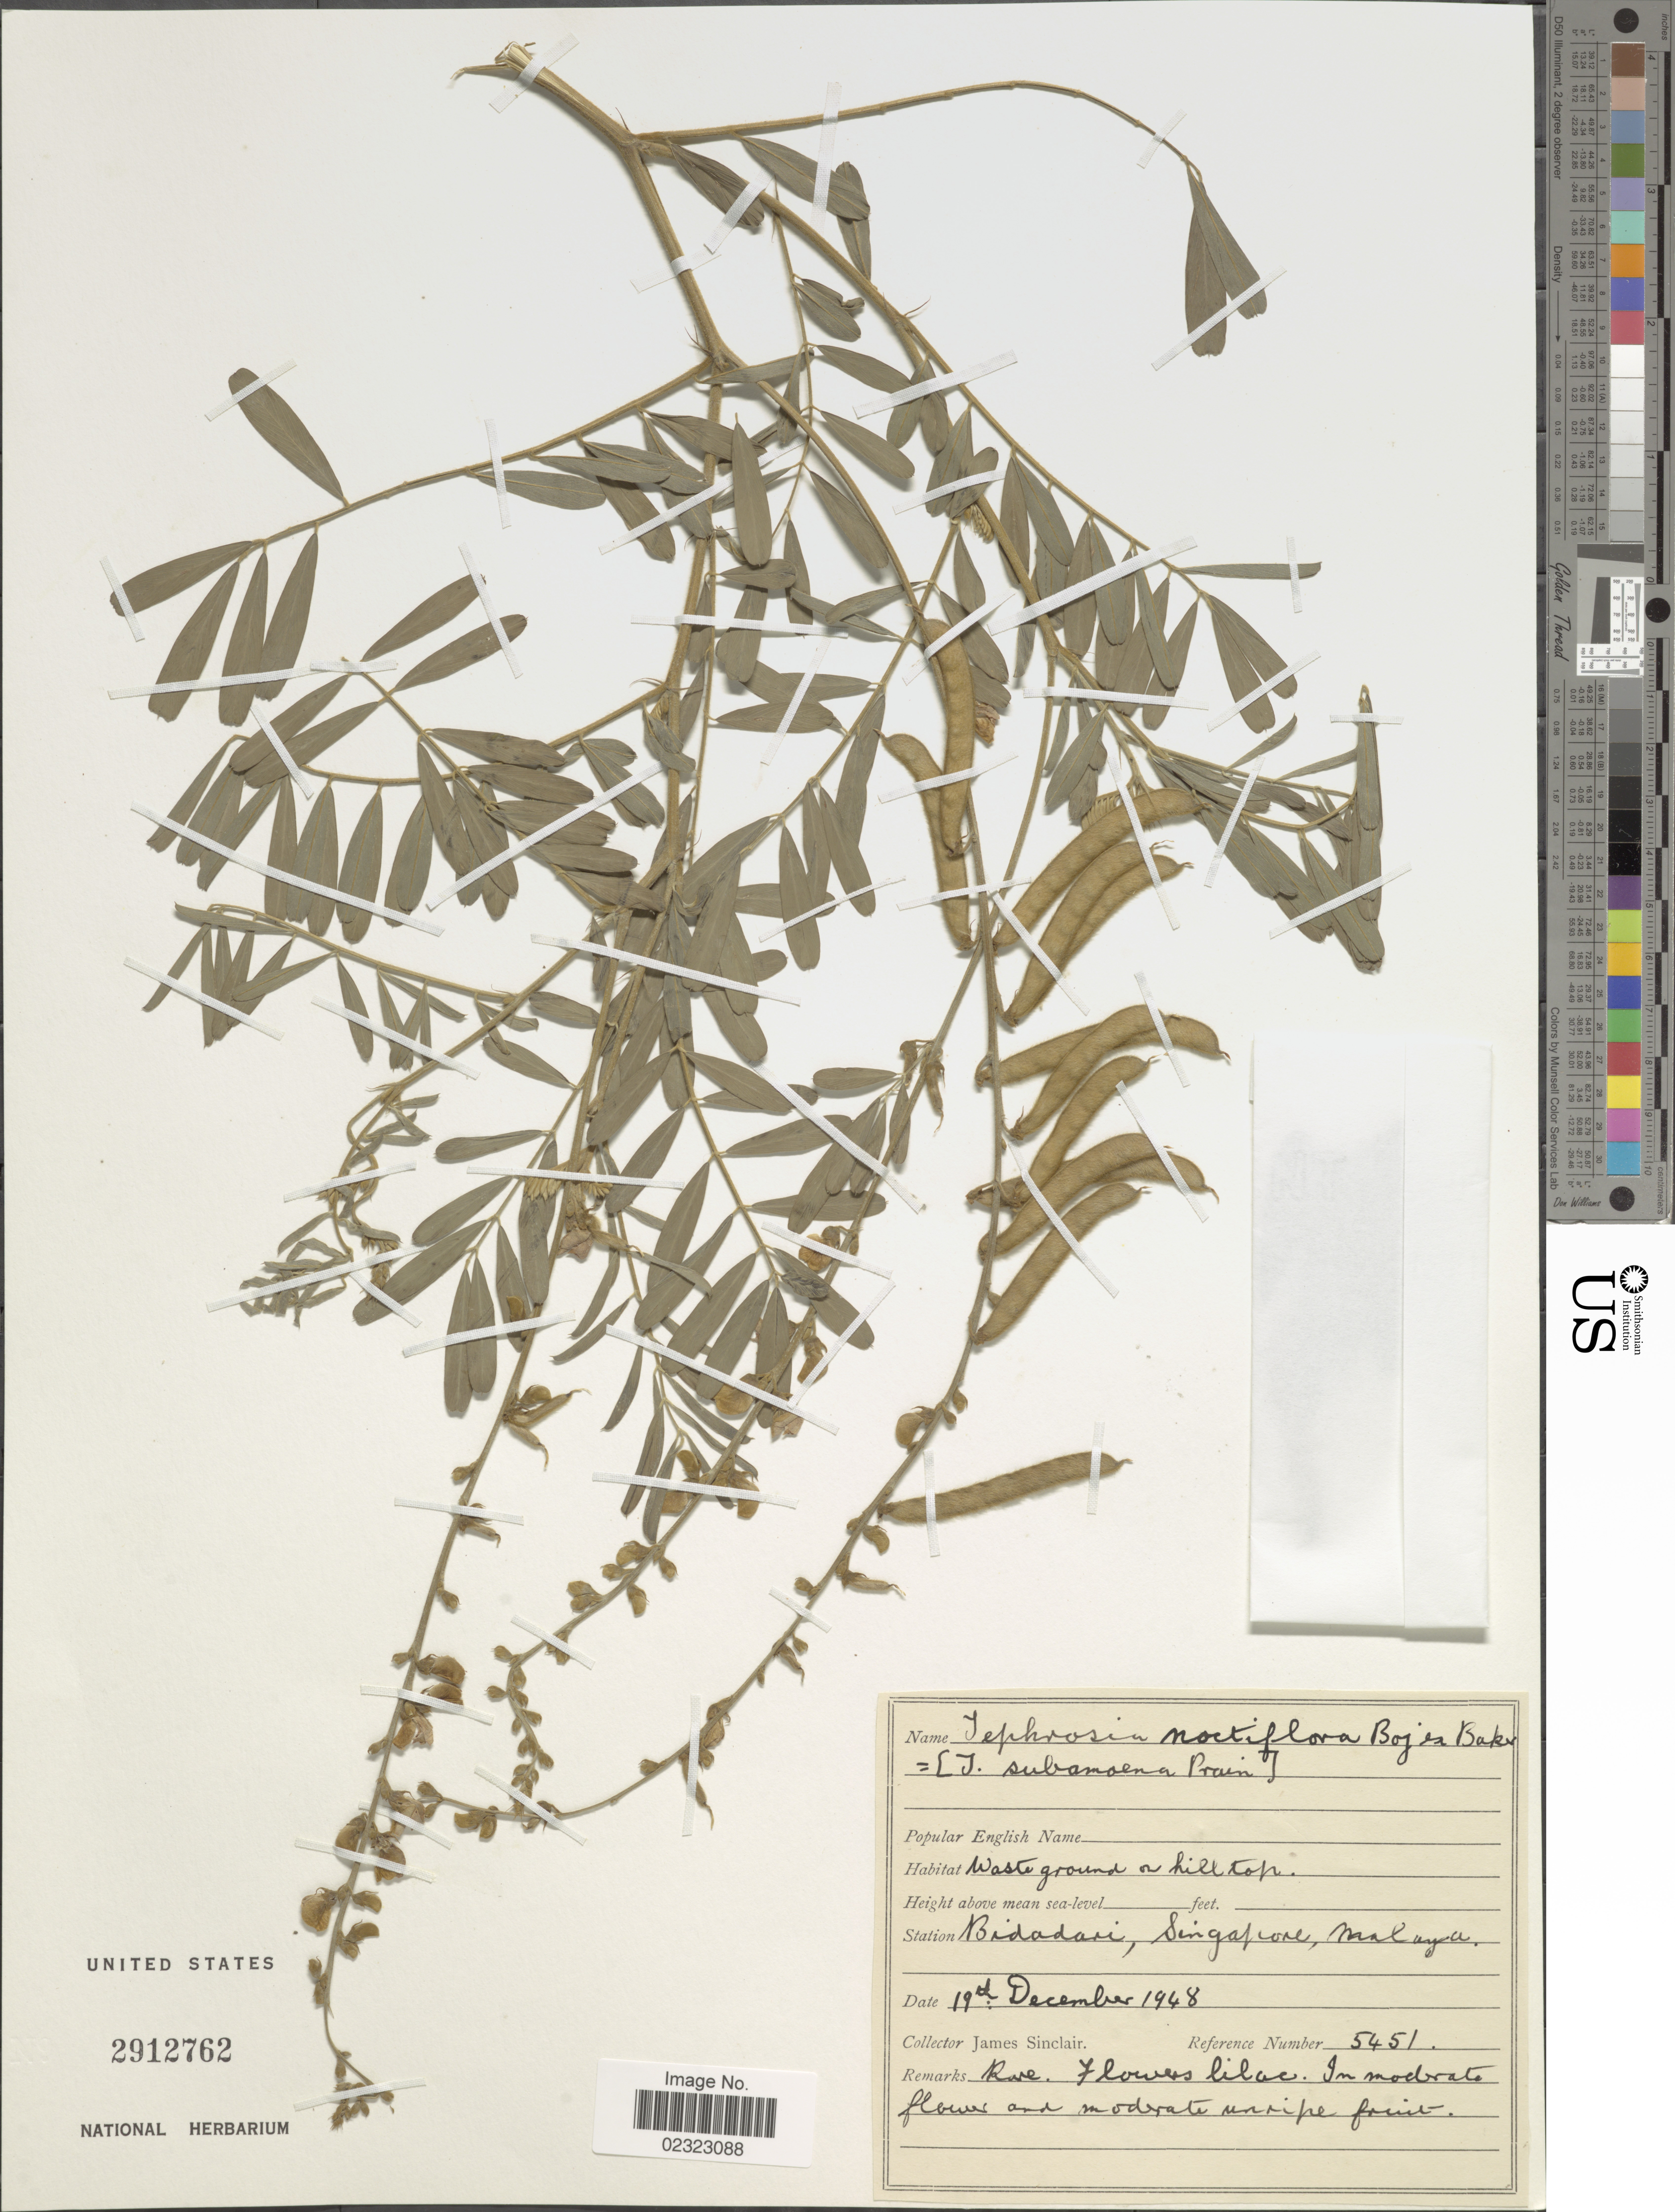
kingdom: Plantae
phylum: Tracheophyta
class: Magnoliopsida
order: Fabales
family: Fabaceae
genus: Tephrosia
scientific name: Tephrosia noctiflora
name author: Bojer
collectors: J. Sinclair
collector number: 5451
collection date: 1948-12-19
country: Singapore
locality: Bidadari, Malaya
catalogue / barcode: US 2912762